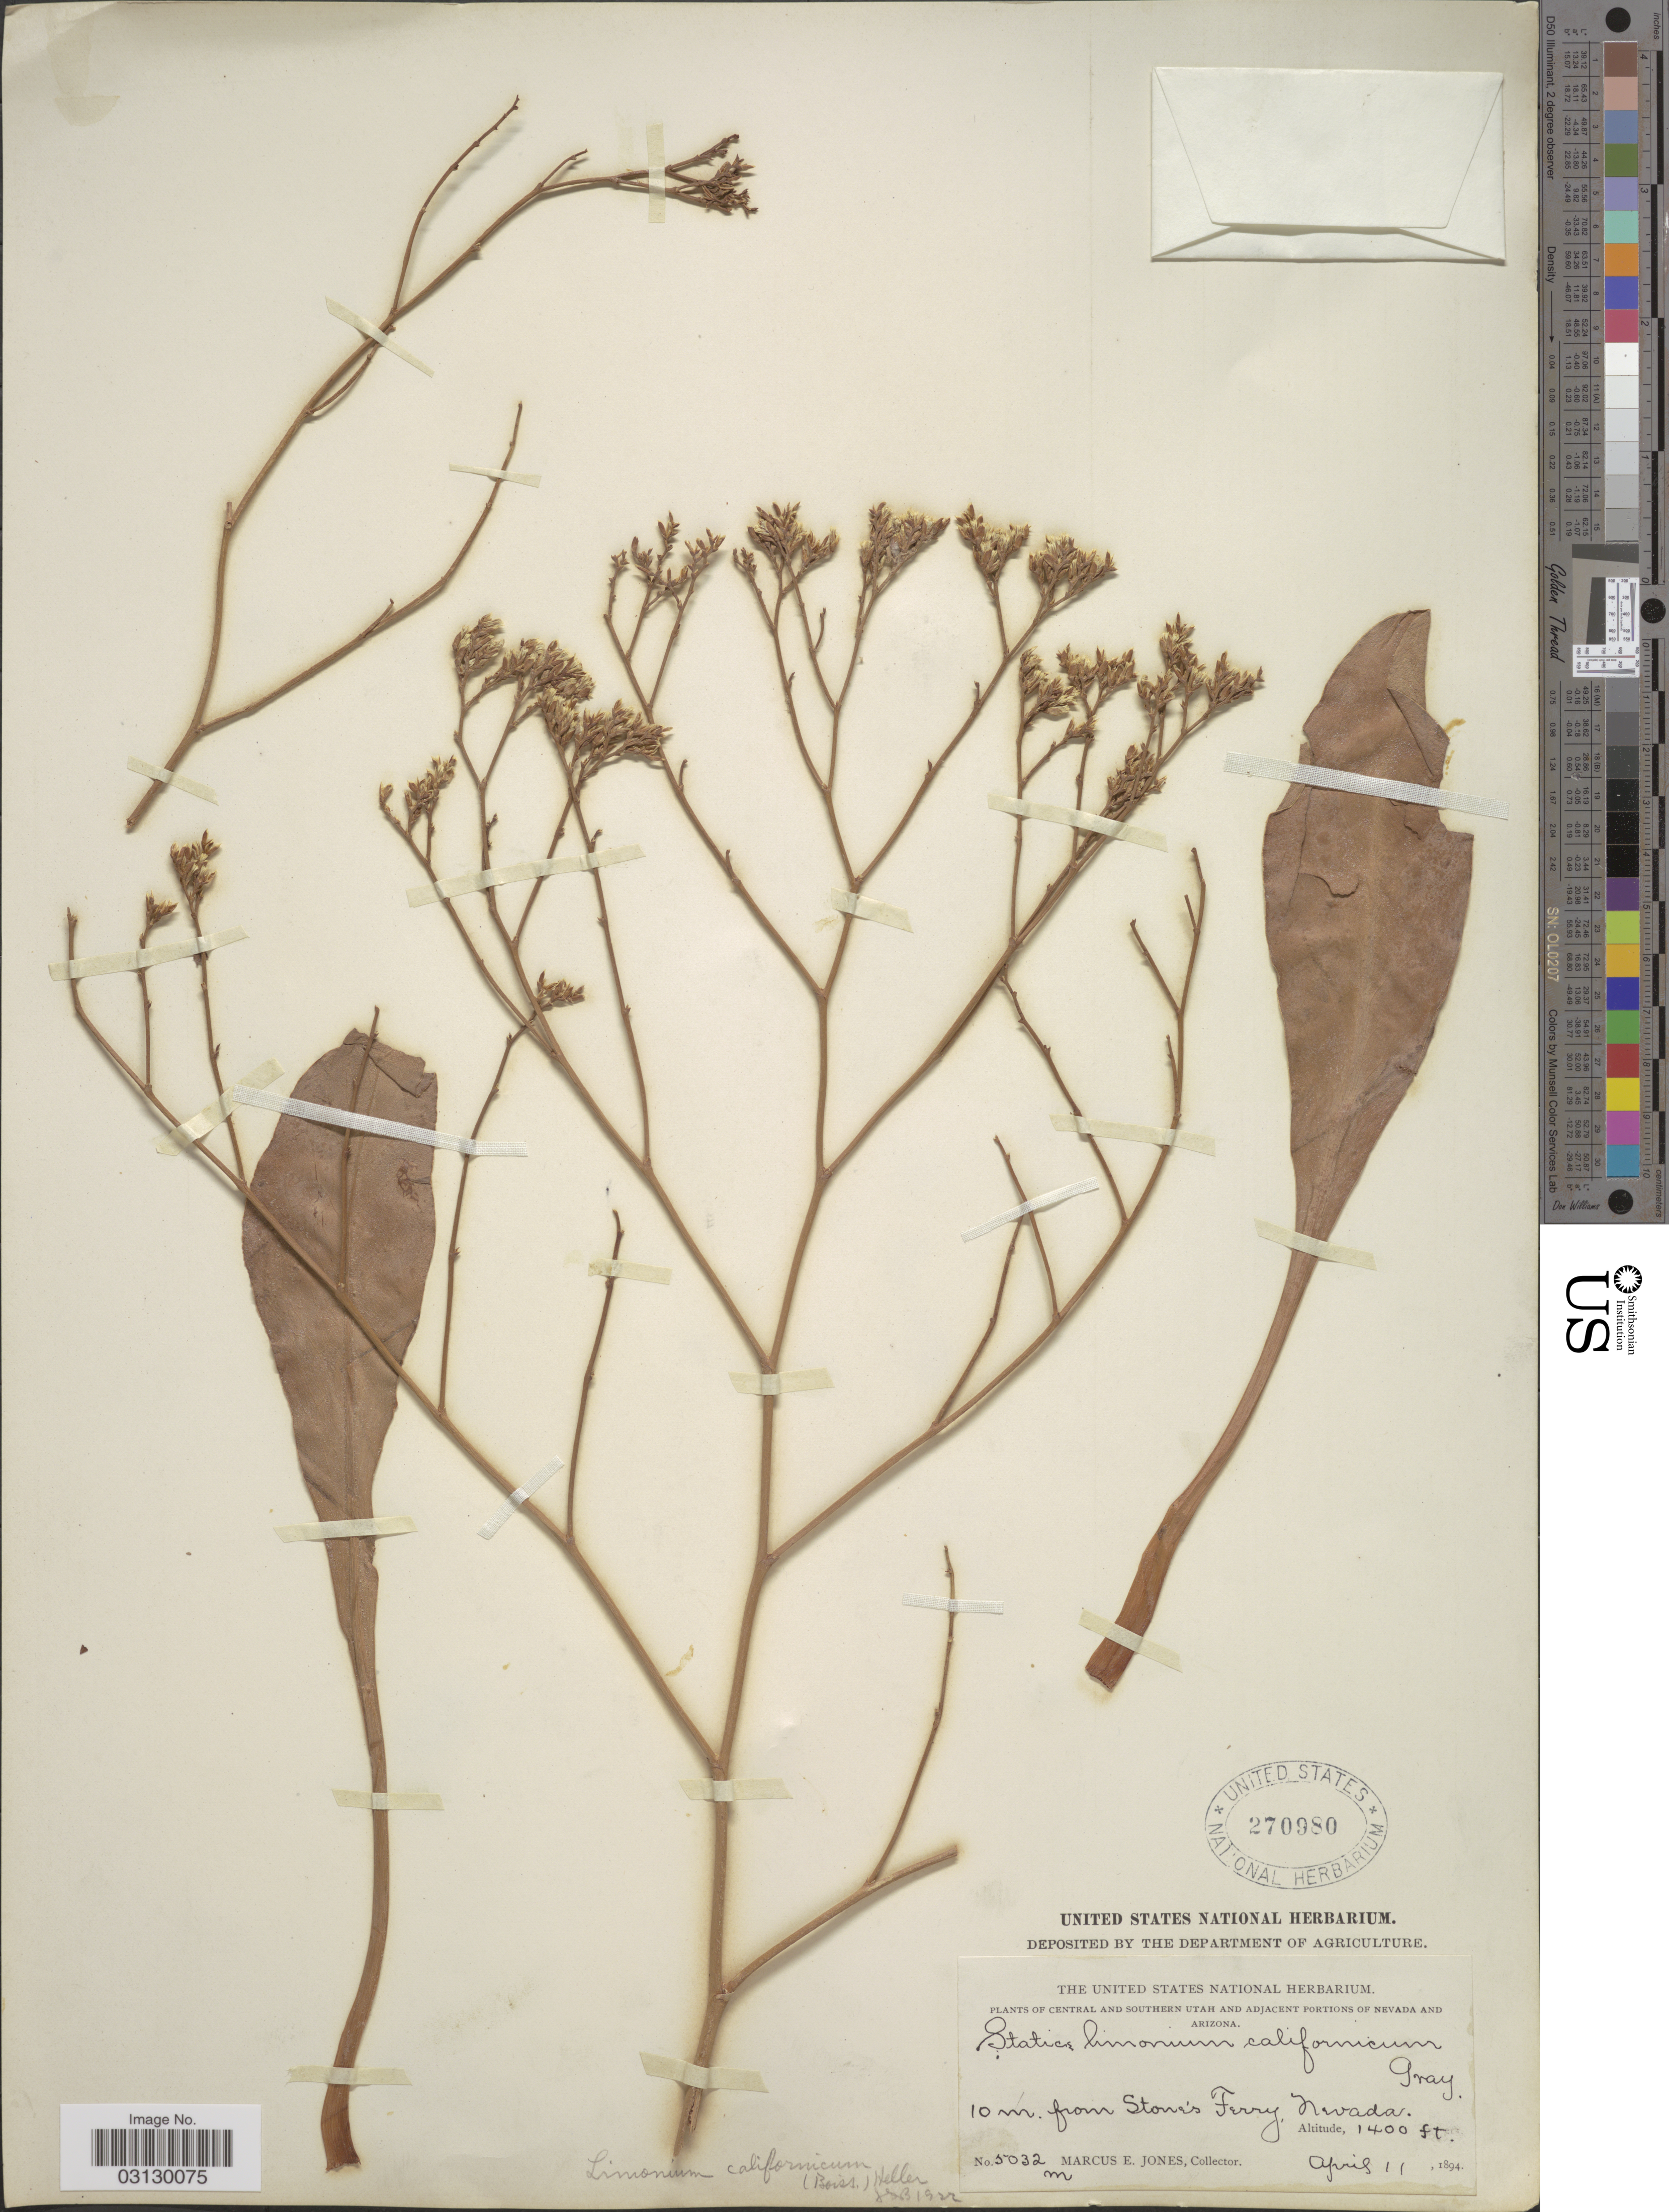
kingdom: Plantae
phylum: Tracheophyta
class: Magnoliopsida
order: Caryophyllales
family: Plumbaginaceae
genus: Limonium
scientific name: Limonium californicum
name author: (Boiss.) A. Heller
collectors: M. E. Jones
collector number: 5032m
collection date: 1894-04-11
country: United States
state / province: Nevada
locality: Adjacent portions of Nevada. 10 m. from Stone's Ferry.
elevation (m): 427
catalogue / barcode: US 270980